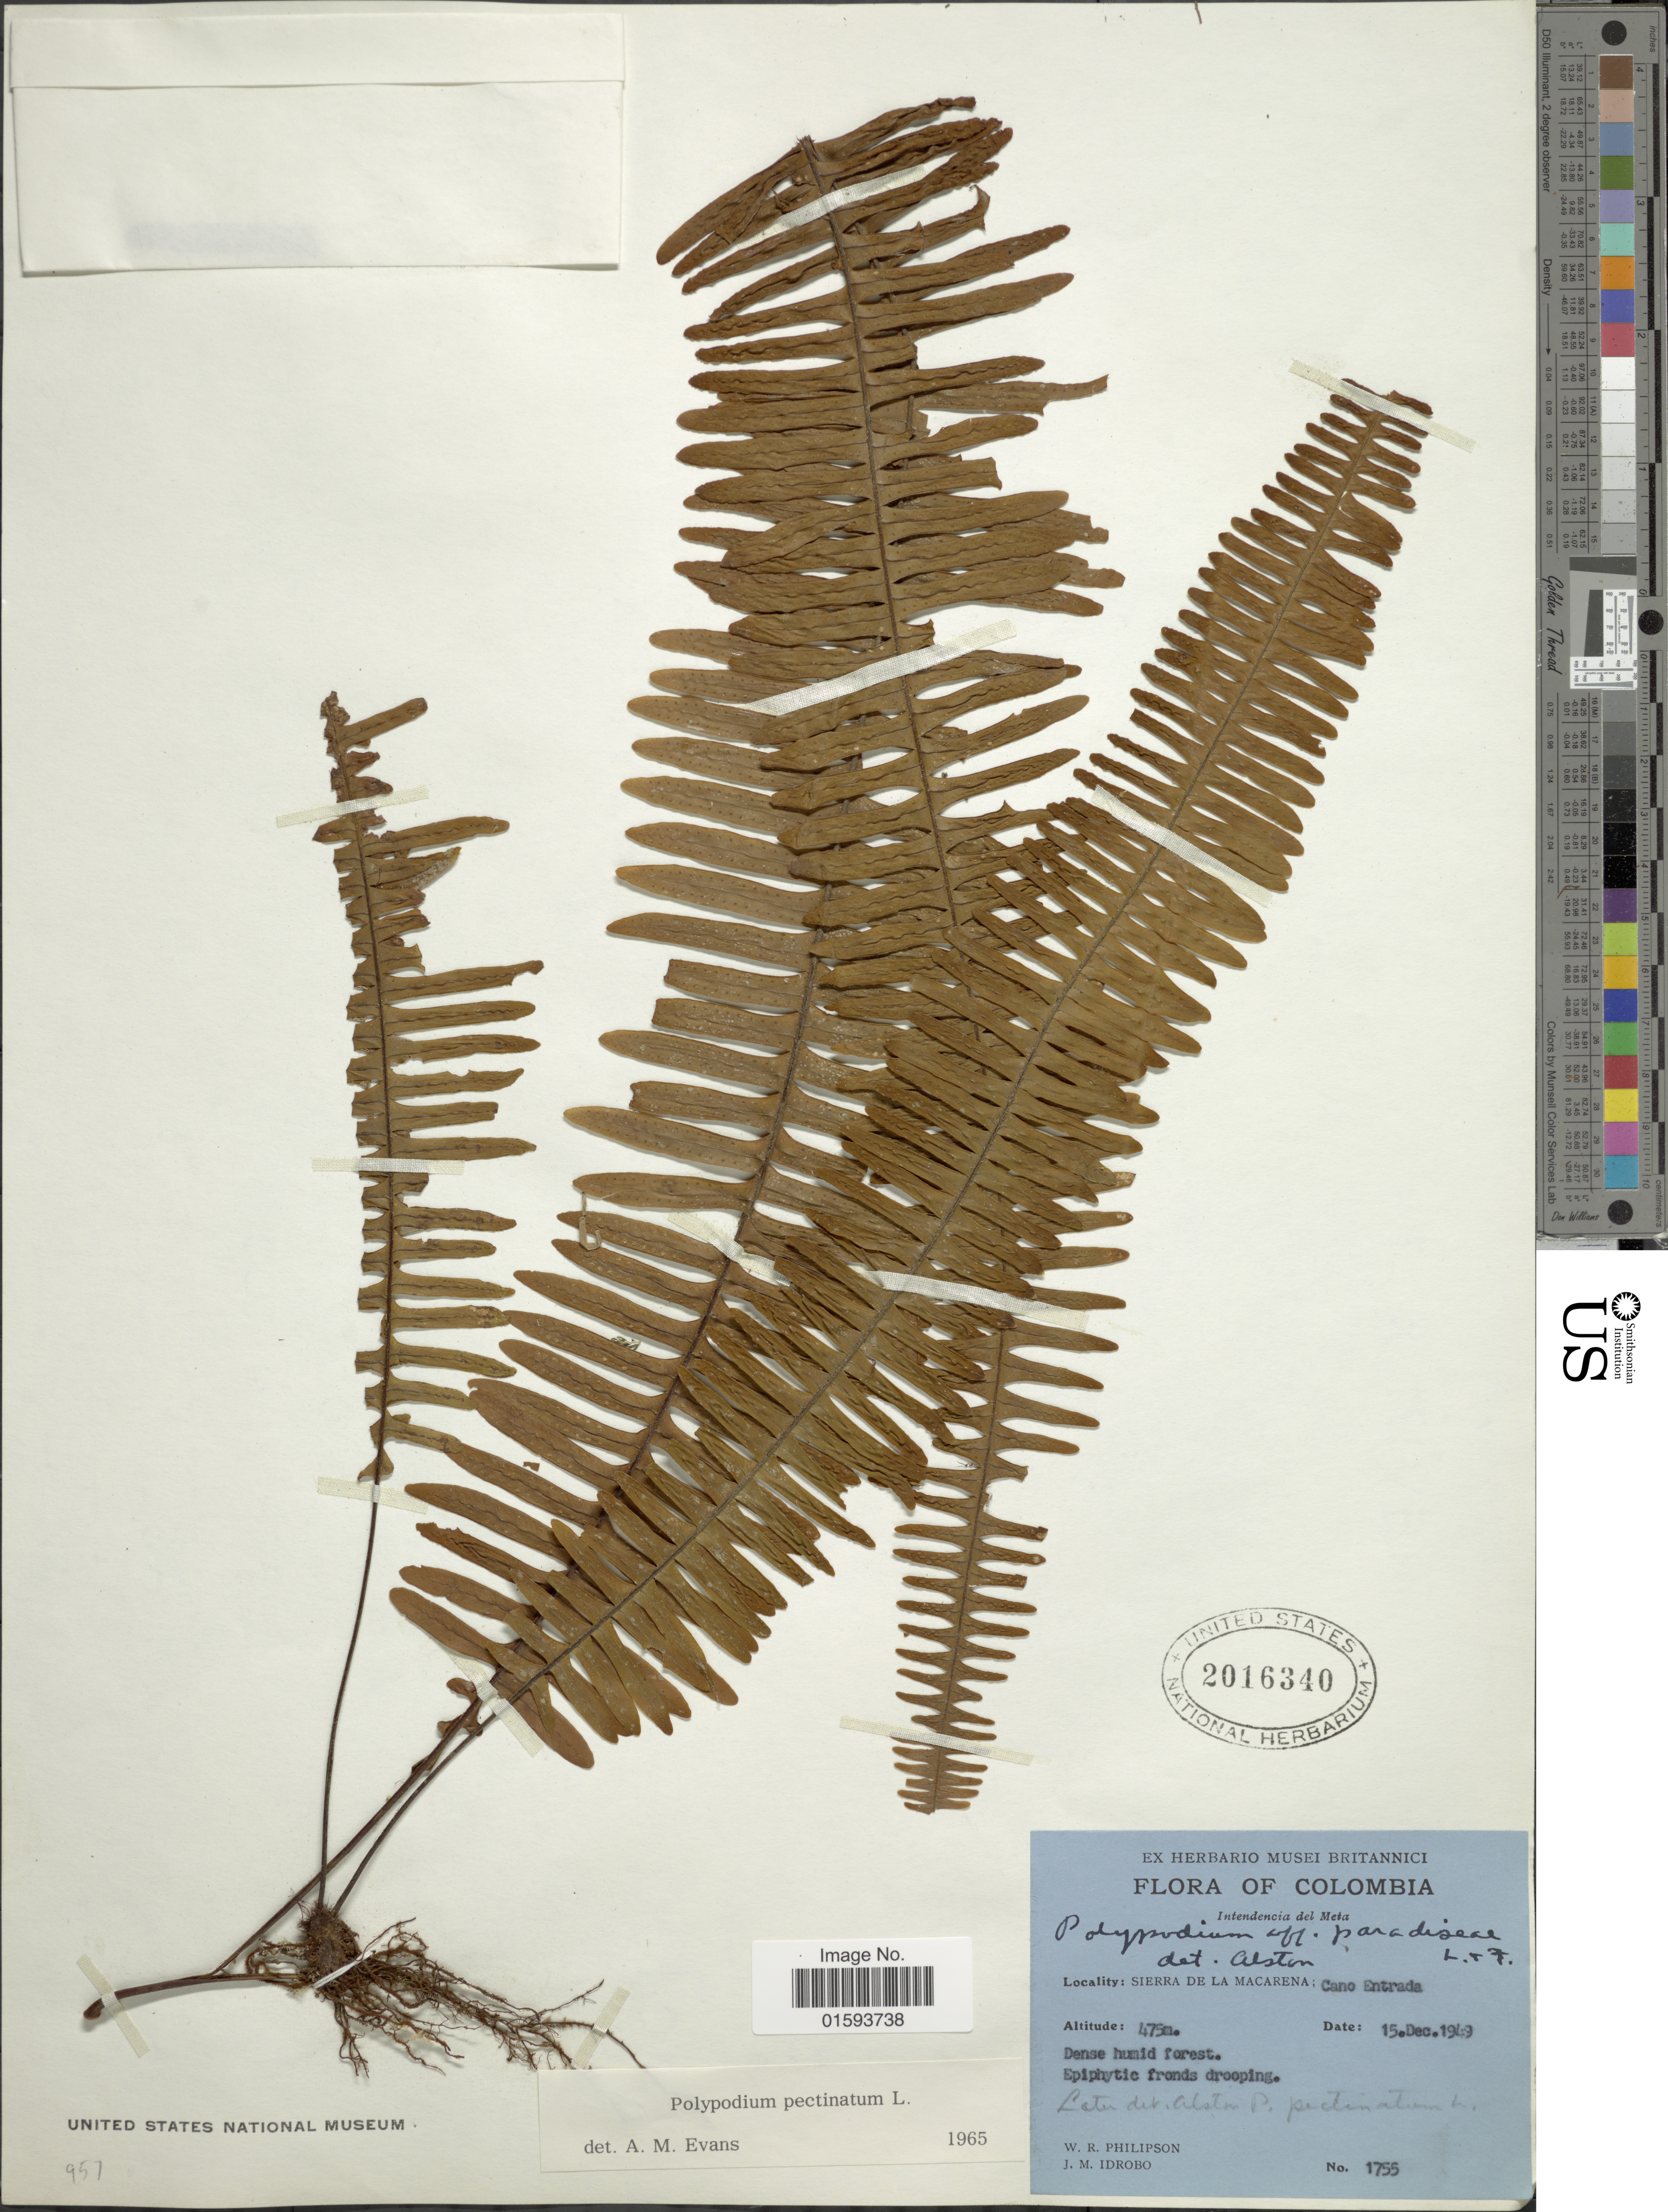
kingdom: Plantae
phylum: Tracheophyta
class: Polypodiopsida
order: Polypodiales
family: Polypodiaceae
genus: Pecluma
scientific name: Pecluma pectinata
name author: (L.) M.G. Price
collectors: W. R. Philipson & J. M. Idrobo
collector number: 1755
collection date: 1949-12-15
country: Colombia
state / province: Meta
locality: Sierra de La Macarena; Cano Entrada.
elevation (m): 475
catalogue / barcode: US 2016340